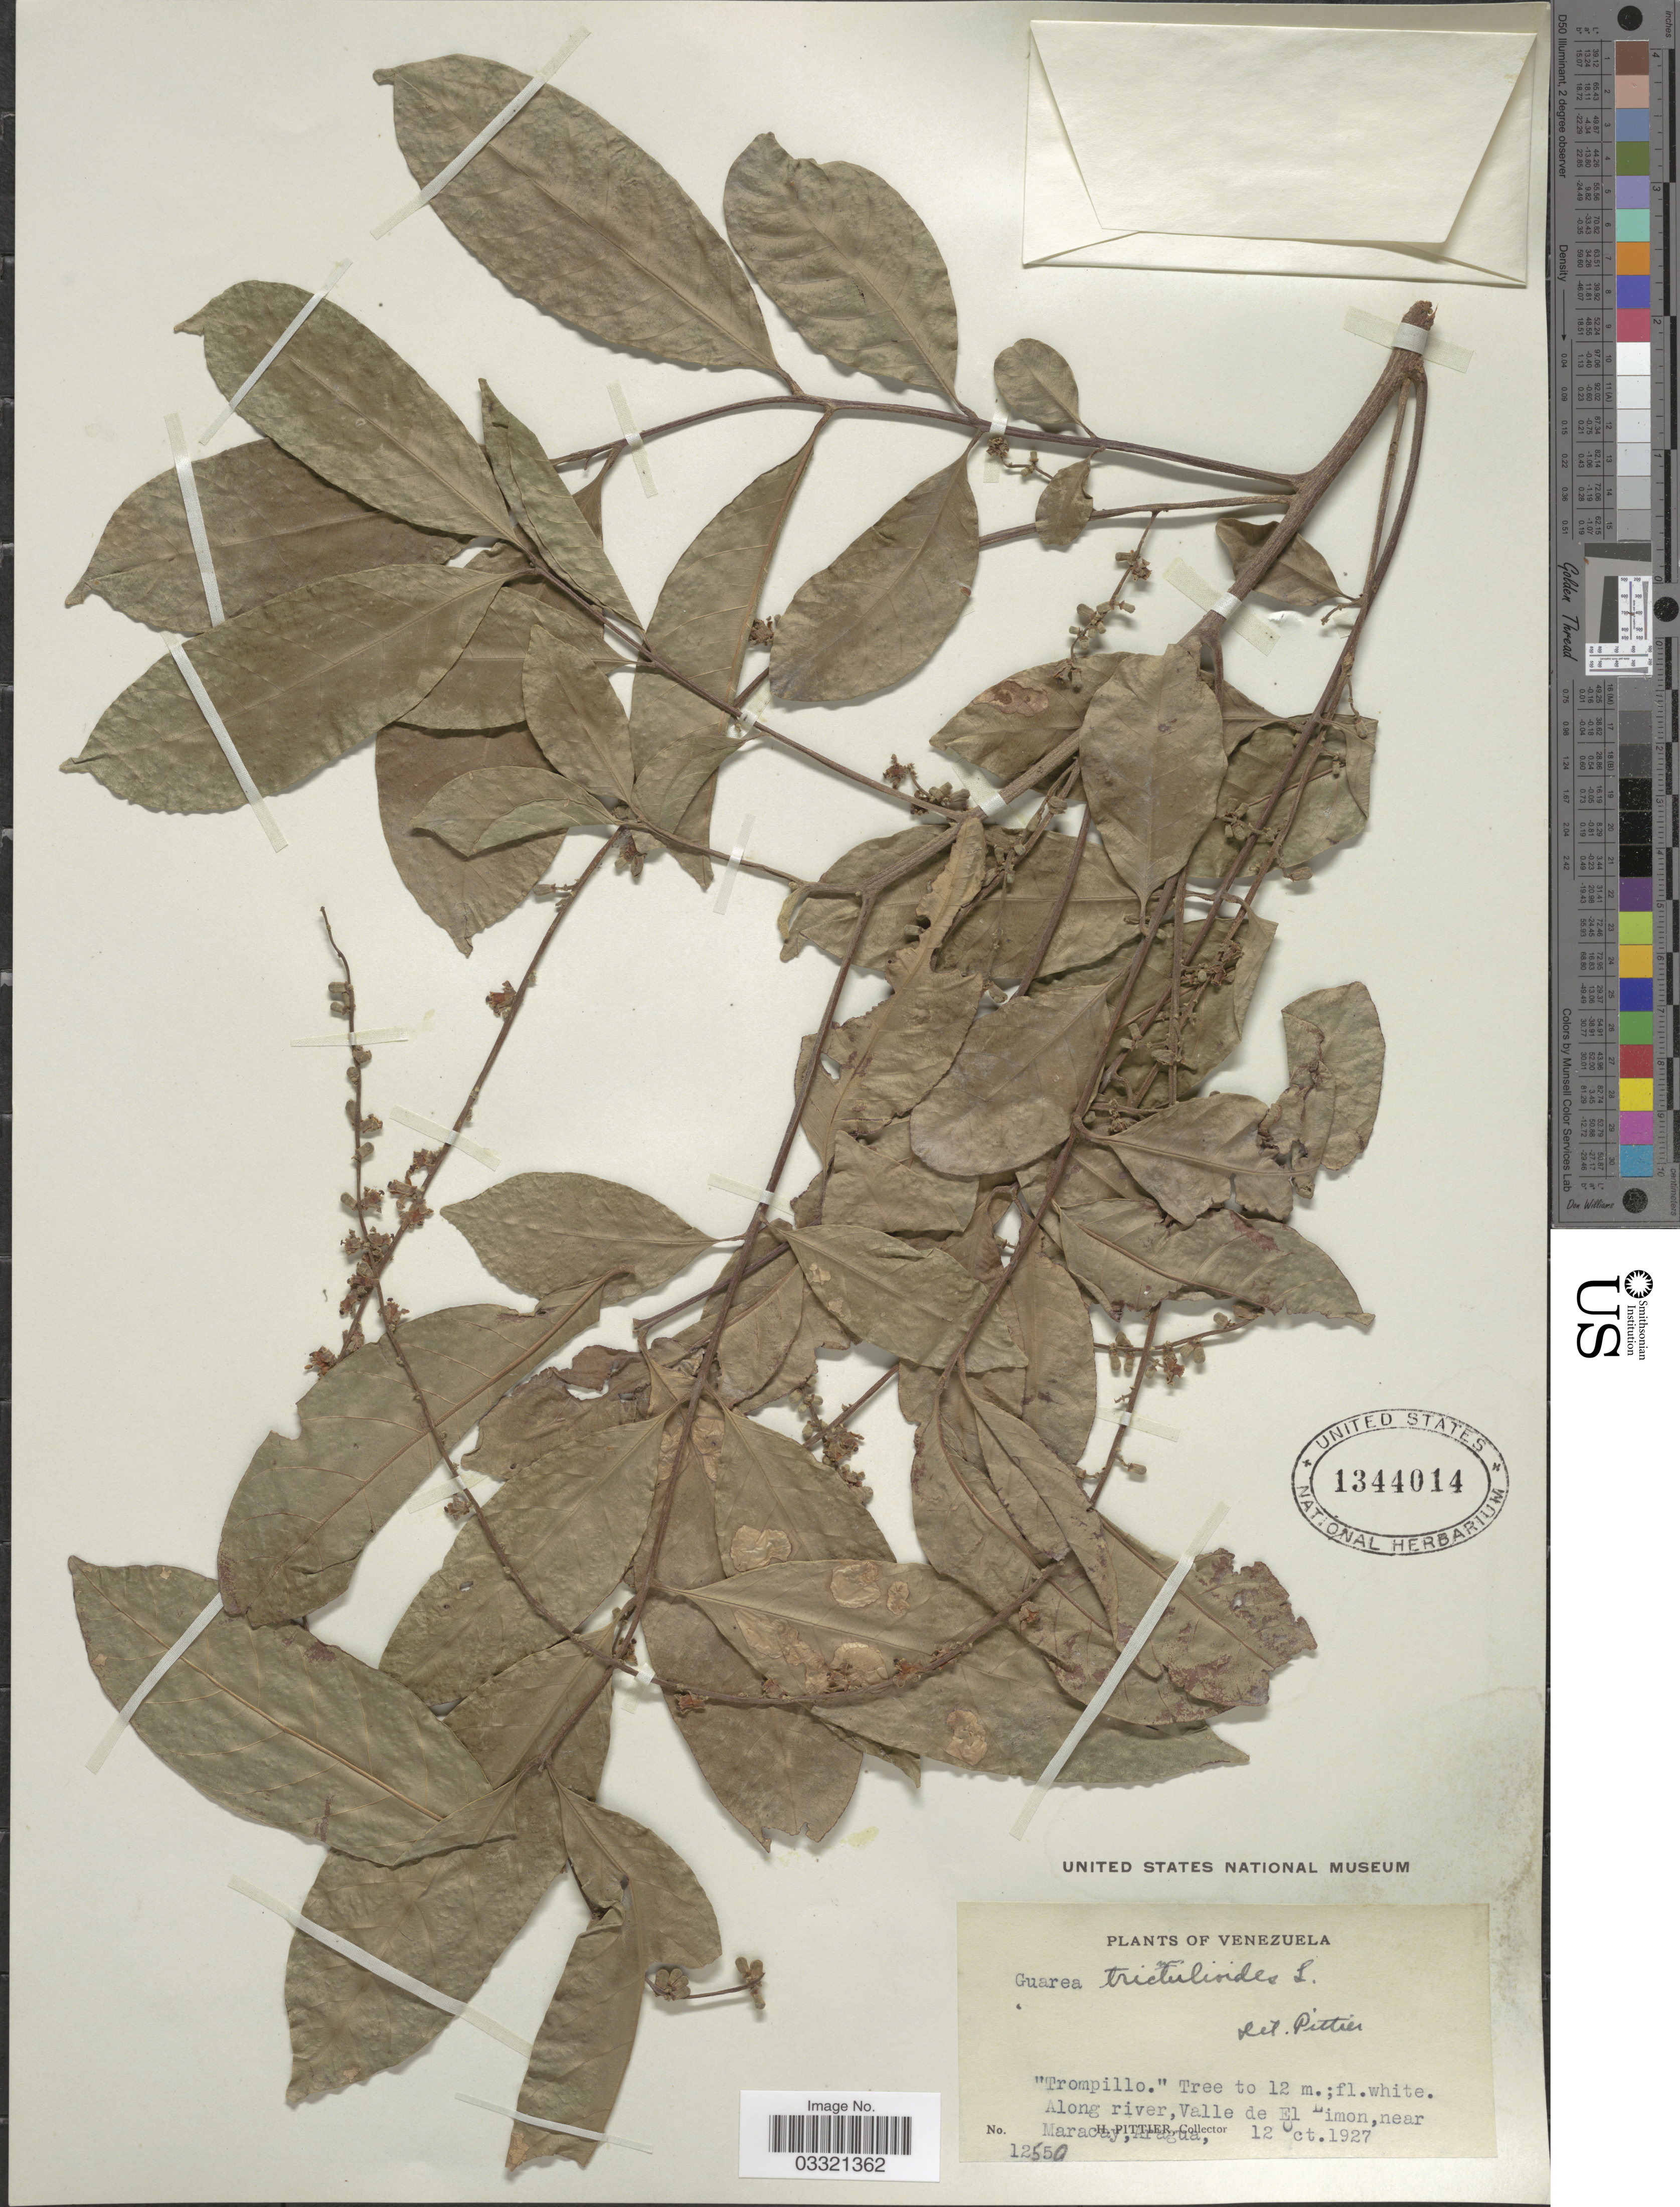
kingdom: Plantae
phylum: Tracheophyta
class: Magnoliopsida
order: Sapindales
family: Meliaceae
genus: Guarea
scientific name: Guarea guidonia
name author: (L.) Sleumer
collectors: H. F. Pittier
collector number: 12550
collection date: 1927-10-12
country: Venezuela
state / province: Aragua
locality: Along river, Valle de El Limon, near Maracay.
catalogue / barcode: US 1344014